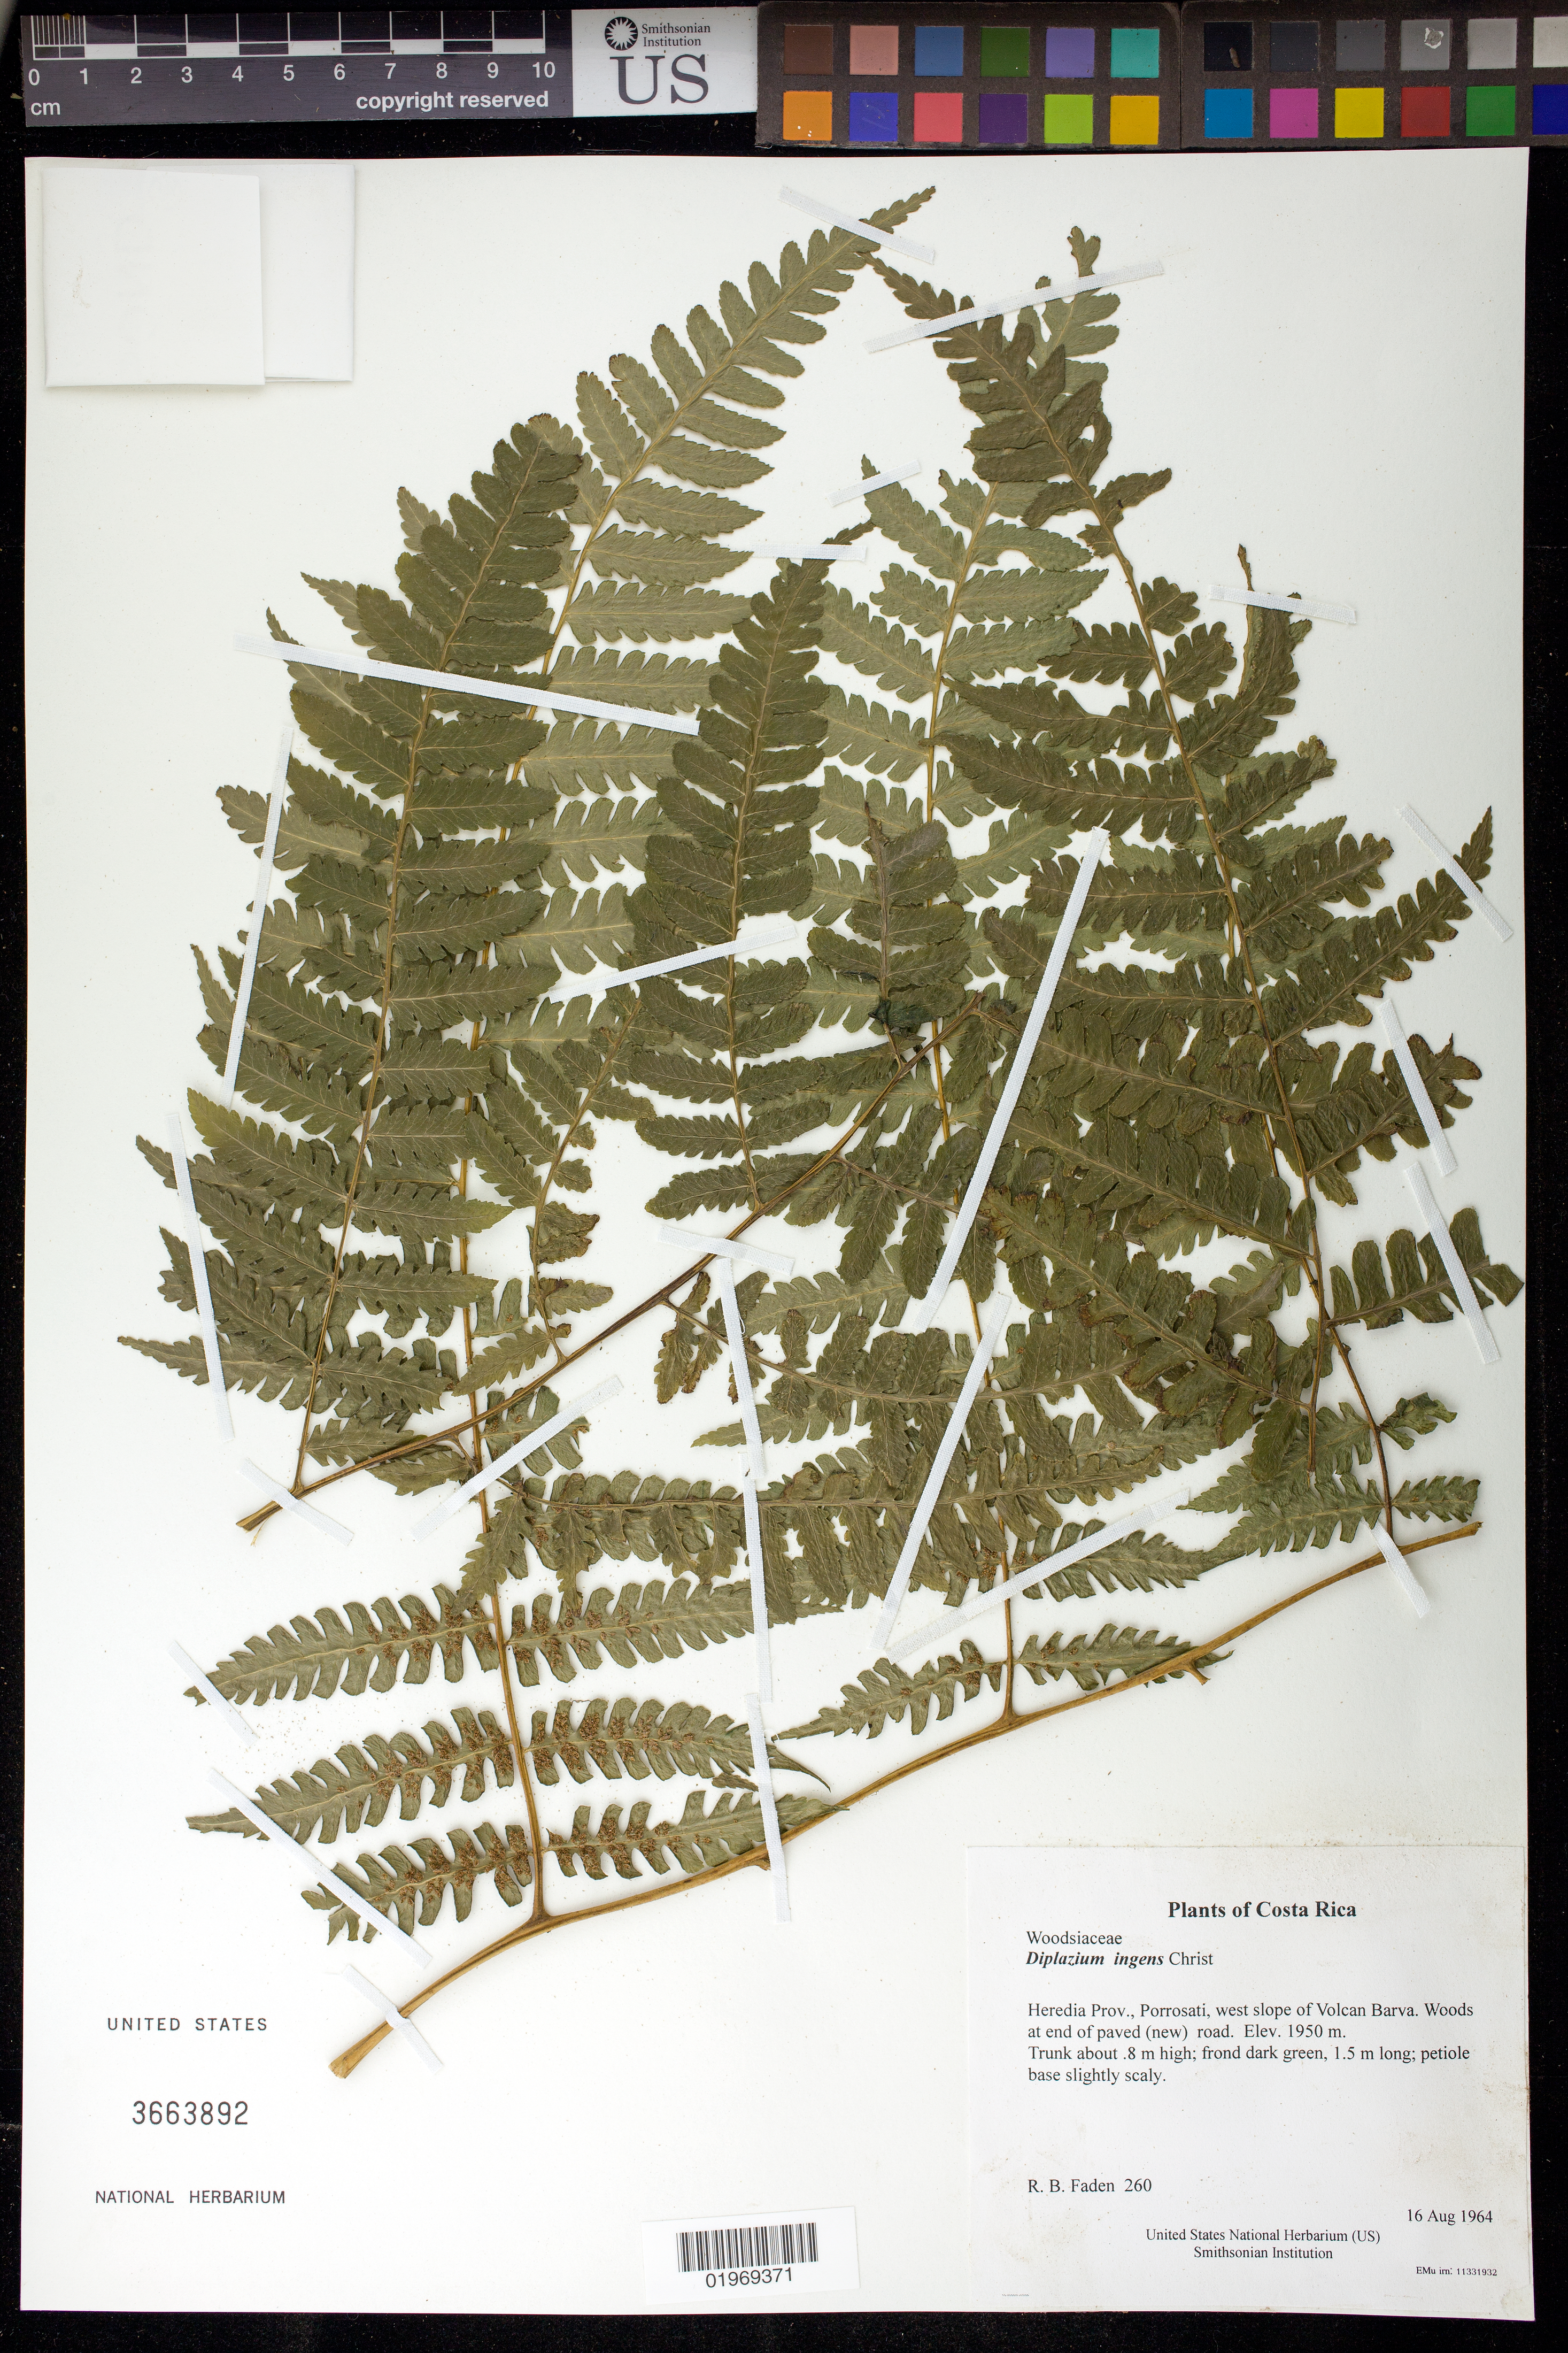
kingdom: Plantae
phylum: Tracheophyta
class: Polypodiopsida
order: Polypodiales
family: Athyriaceae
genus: Diplazium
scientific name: Diplazium ingens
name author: Christ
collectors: R. B. Faden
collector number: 260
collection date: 1964-08-16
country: Costa Rica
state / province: Heredia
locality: Porrosati, west slope of Volcan Barva. Woods at end of paved (new) road.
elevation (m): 1950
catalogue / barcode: US 3663892